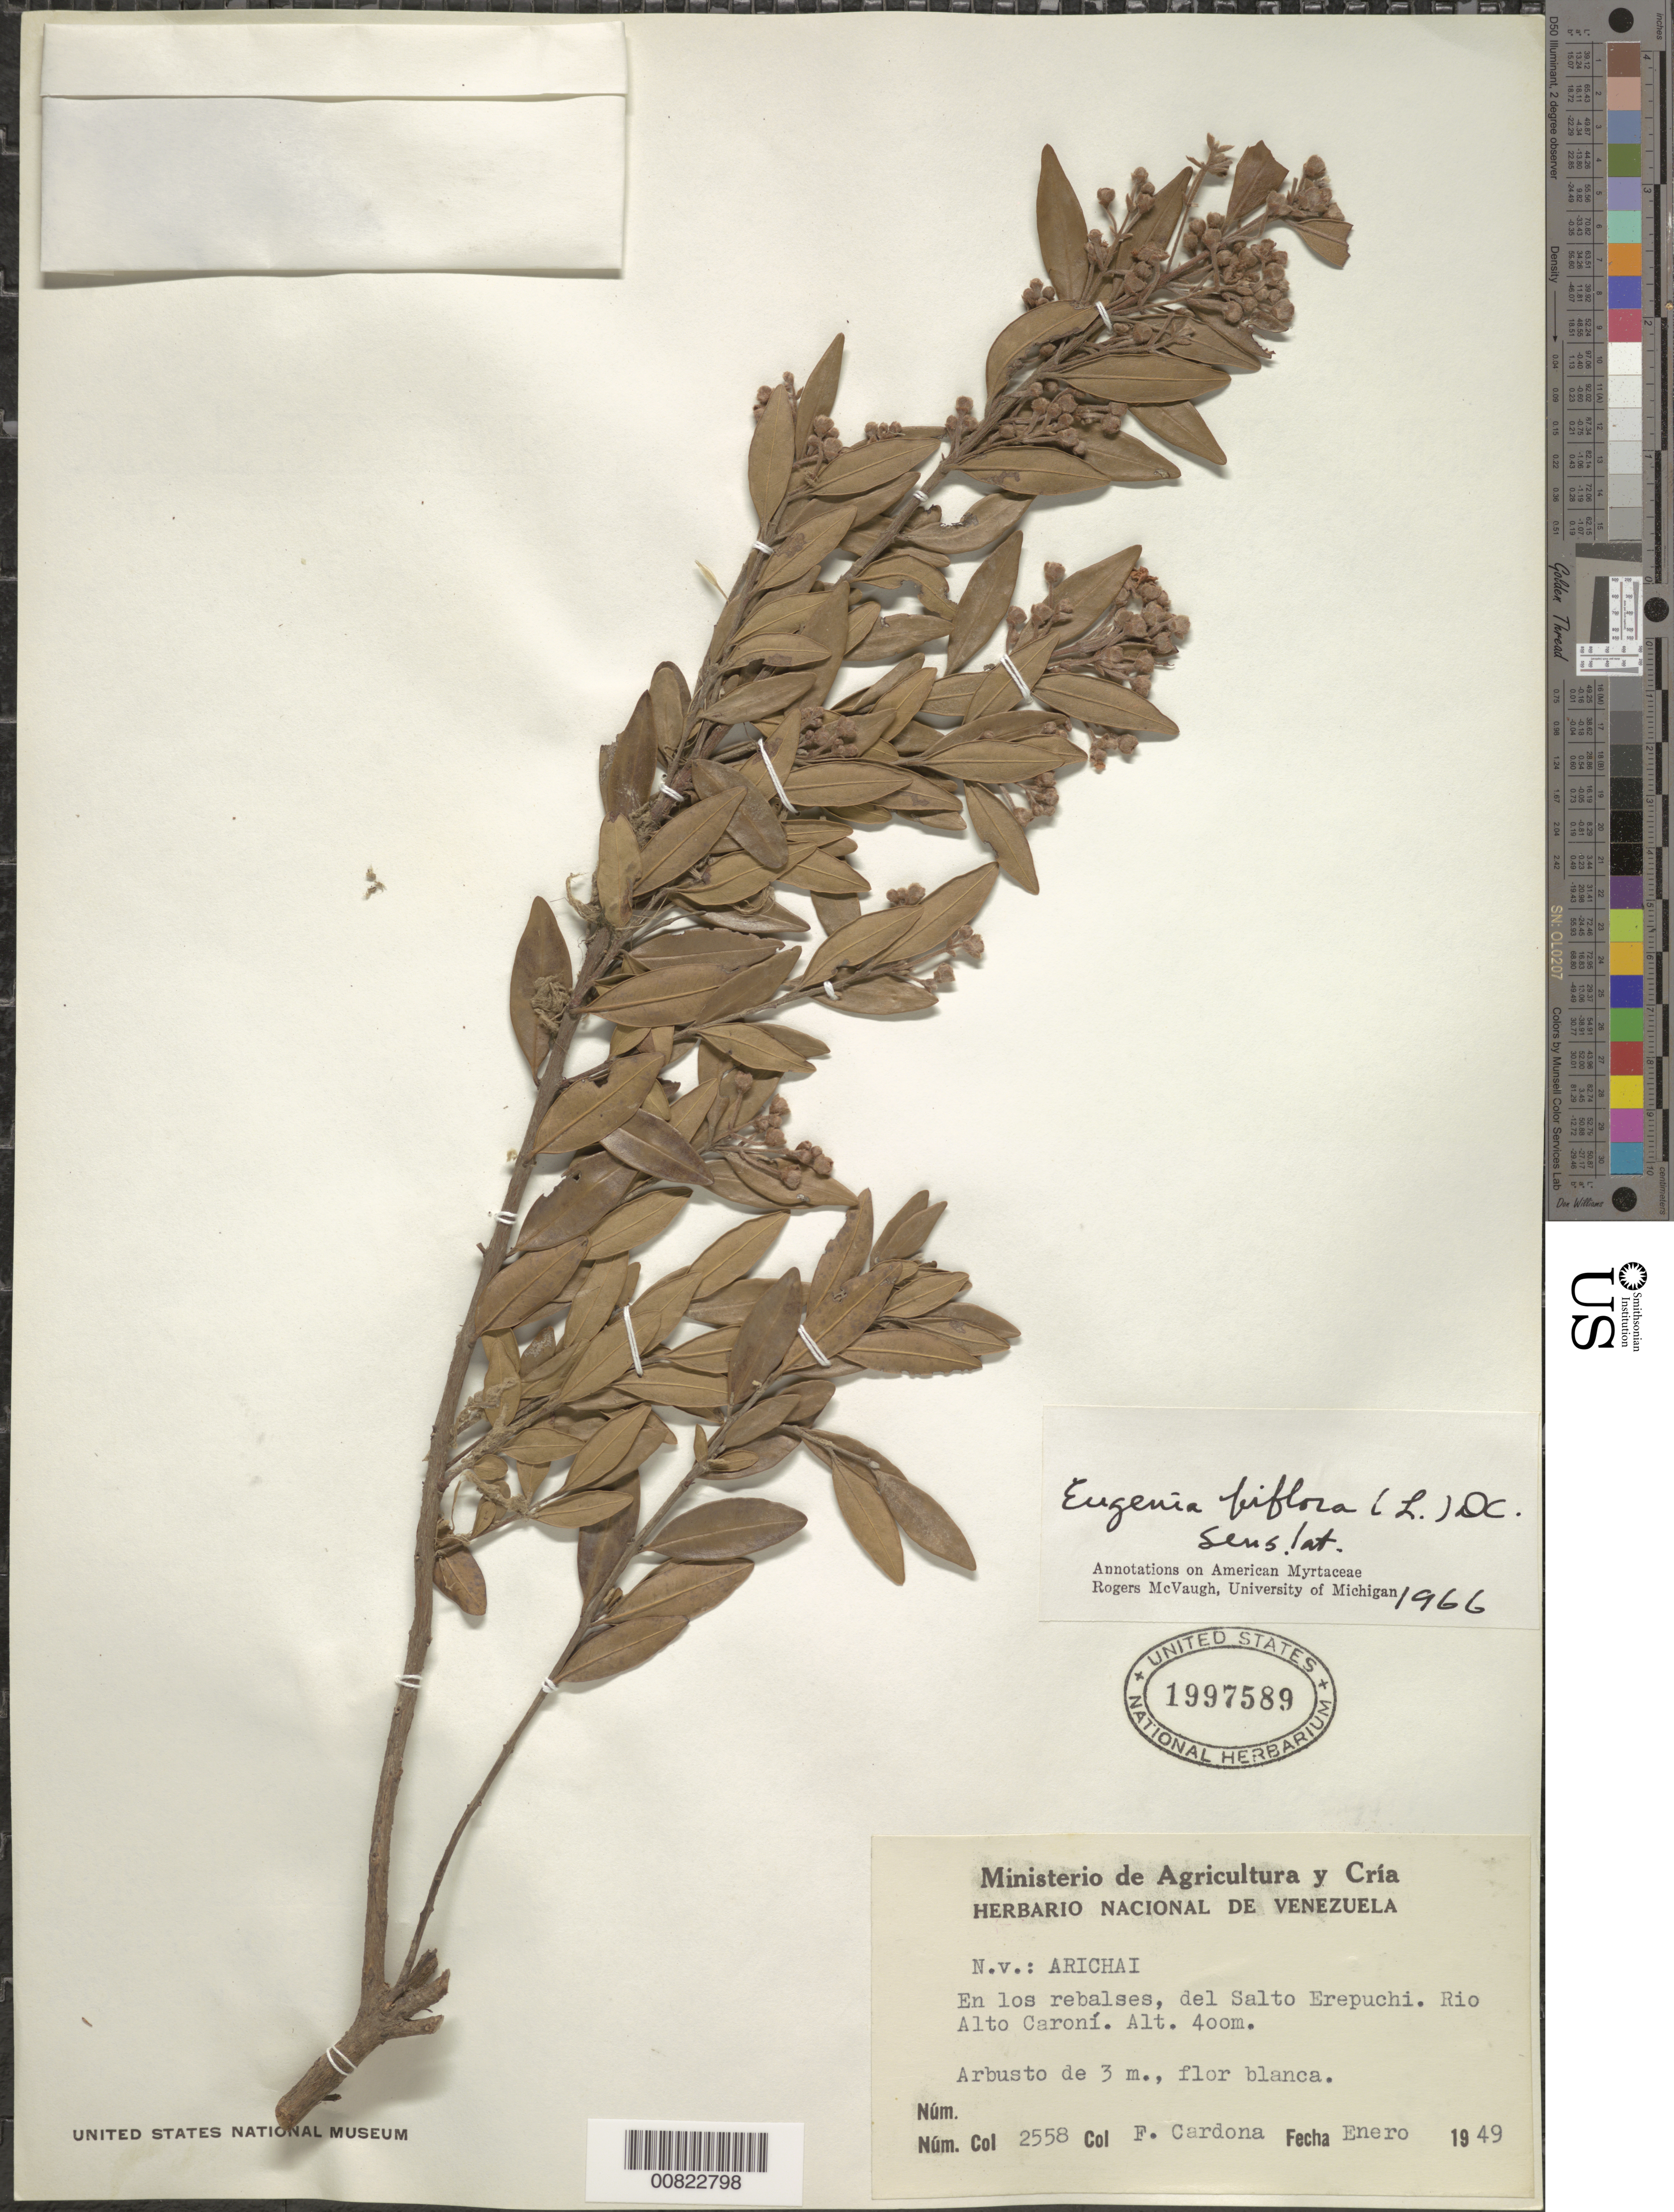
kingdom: Plantae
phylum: Tracheophyta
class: Magnoliopsida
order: Myrtales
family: Myrtaceae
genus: Eugenia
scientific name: Eugenia biflora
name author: (L.) DC.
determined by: McVaugh, R.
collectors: F. Cardona Puig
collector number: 2558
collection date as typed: Jan-49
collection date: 1949-01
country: Venezuela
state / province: Bolívar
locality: Alto Río Caroní, cerca Salto Erepuchi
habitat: Rebalses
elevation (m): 400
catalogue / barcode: US 1997589